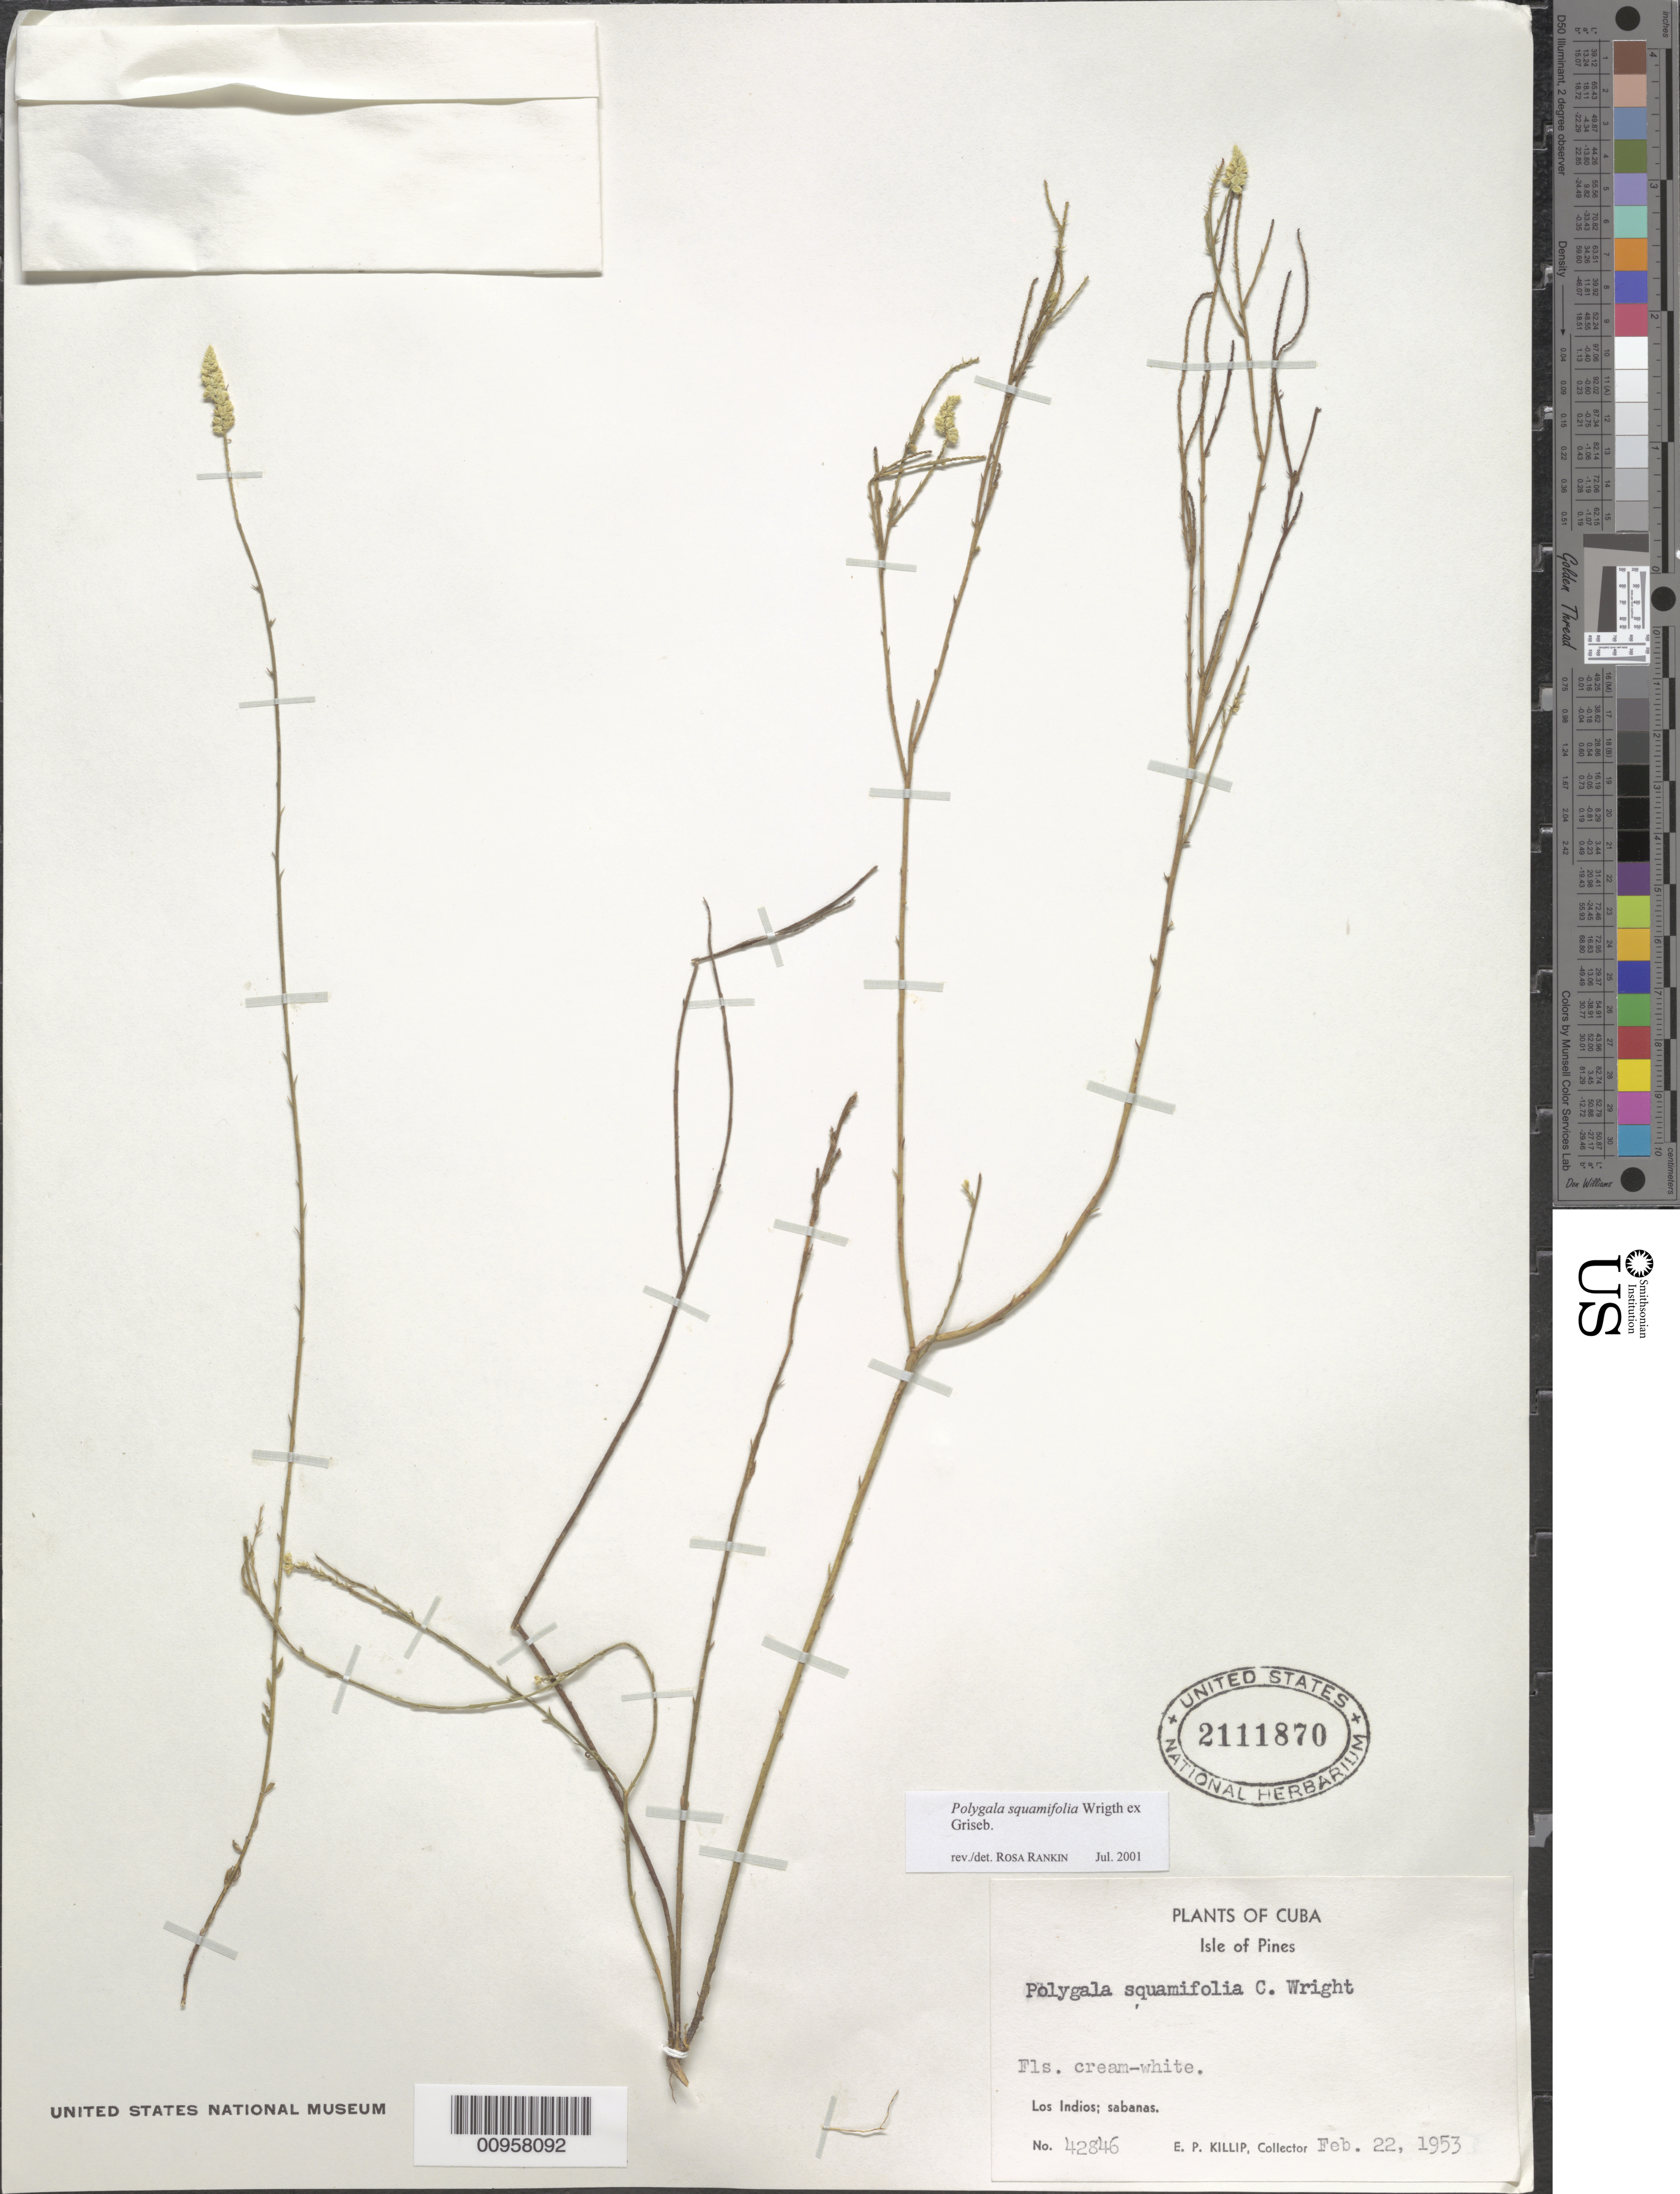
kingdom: Plantae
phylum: Tracheophyta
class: Magnoliopsida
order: Fabales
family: Polygalaceae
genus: Polygala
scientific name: Polygala squamifolia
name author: C. Wright in Griseb.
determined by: Rankin Rodriguez, Rosa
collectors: E. P. Killip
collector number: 42846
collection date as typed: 22 Feb 1953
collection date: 1953-02-22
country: Cuba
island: Isla de la Juventud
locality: Los Indios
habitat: Sabanas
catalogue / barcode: US 2111870